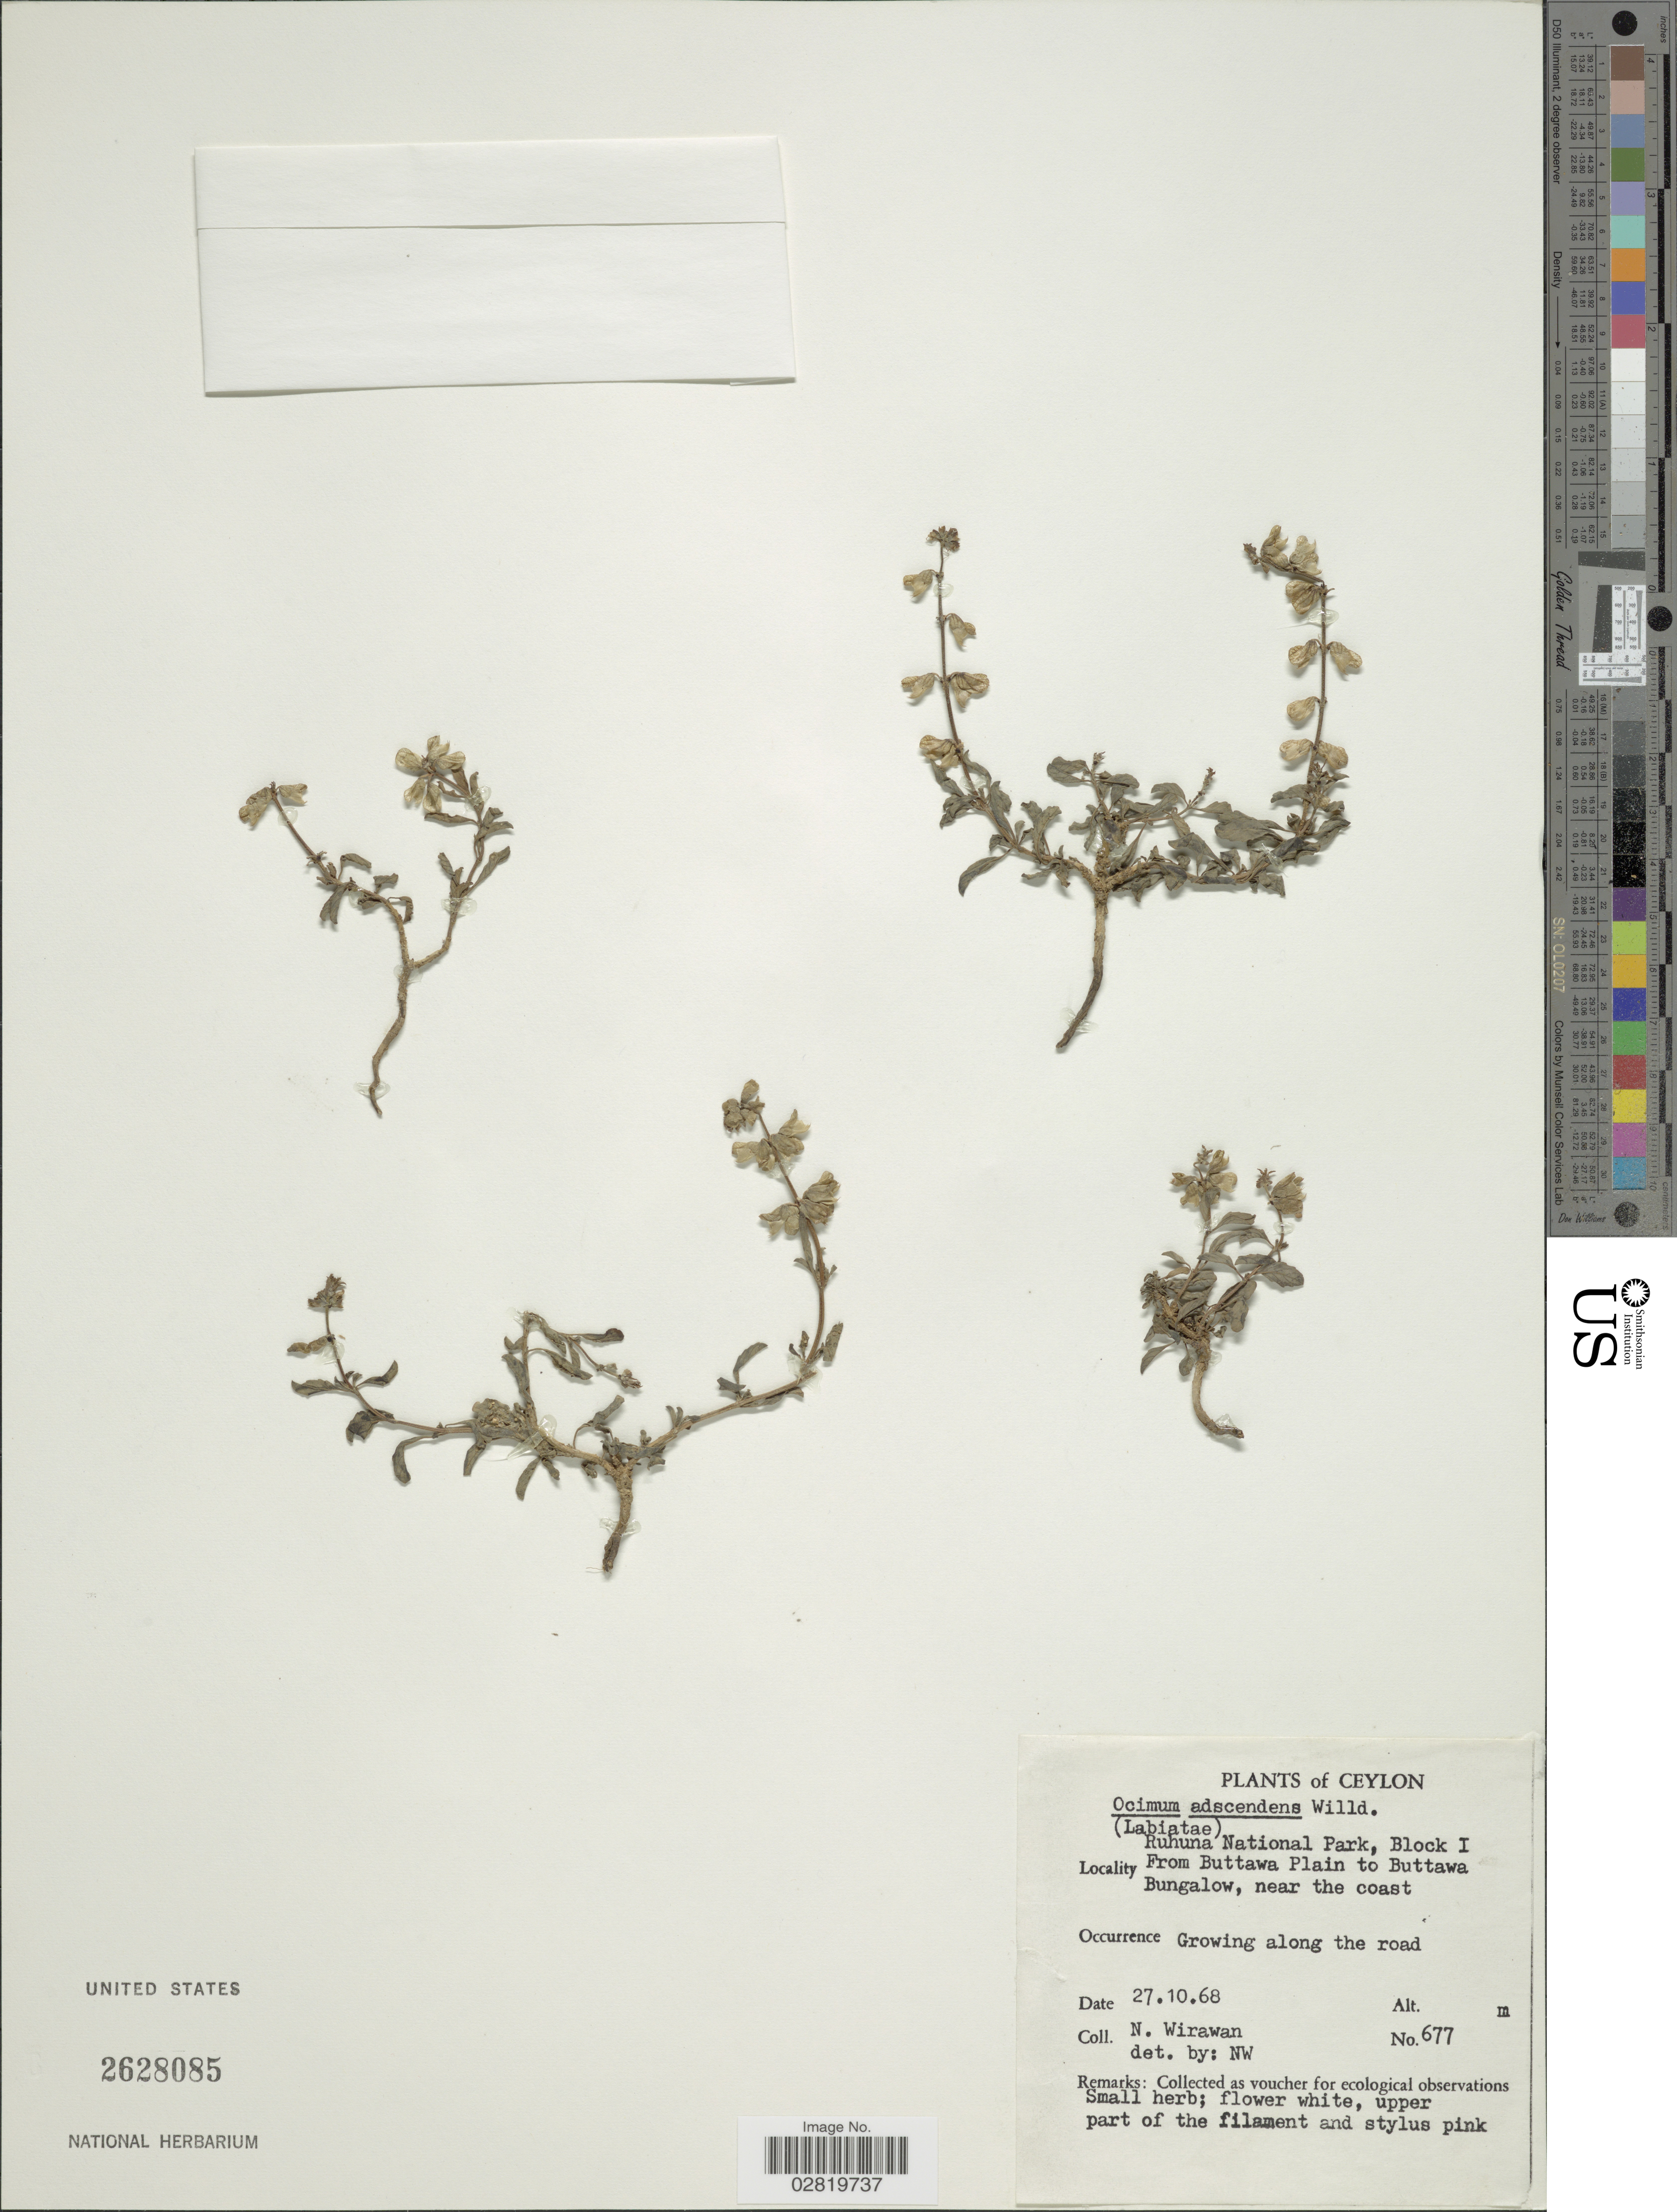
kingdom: Plantae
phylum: Tracheophyta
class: Magnoliopsida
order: Lamiales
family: Lamiaceae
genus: Ocimum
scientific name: Ocimum adscendens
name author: Willd.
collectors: N. Wirawan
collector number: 677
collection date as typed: Transcribed d/m/y: 27/10/68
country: Sri Lanka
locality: Ceylon, Ruhuna National Park, Block 1. From Buttawa Plain to Buttawa Bungalow, near the coast.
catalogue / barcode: US 2628085